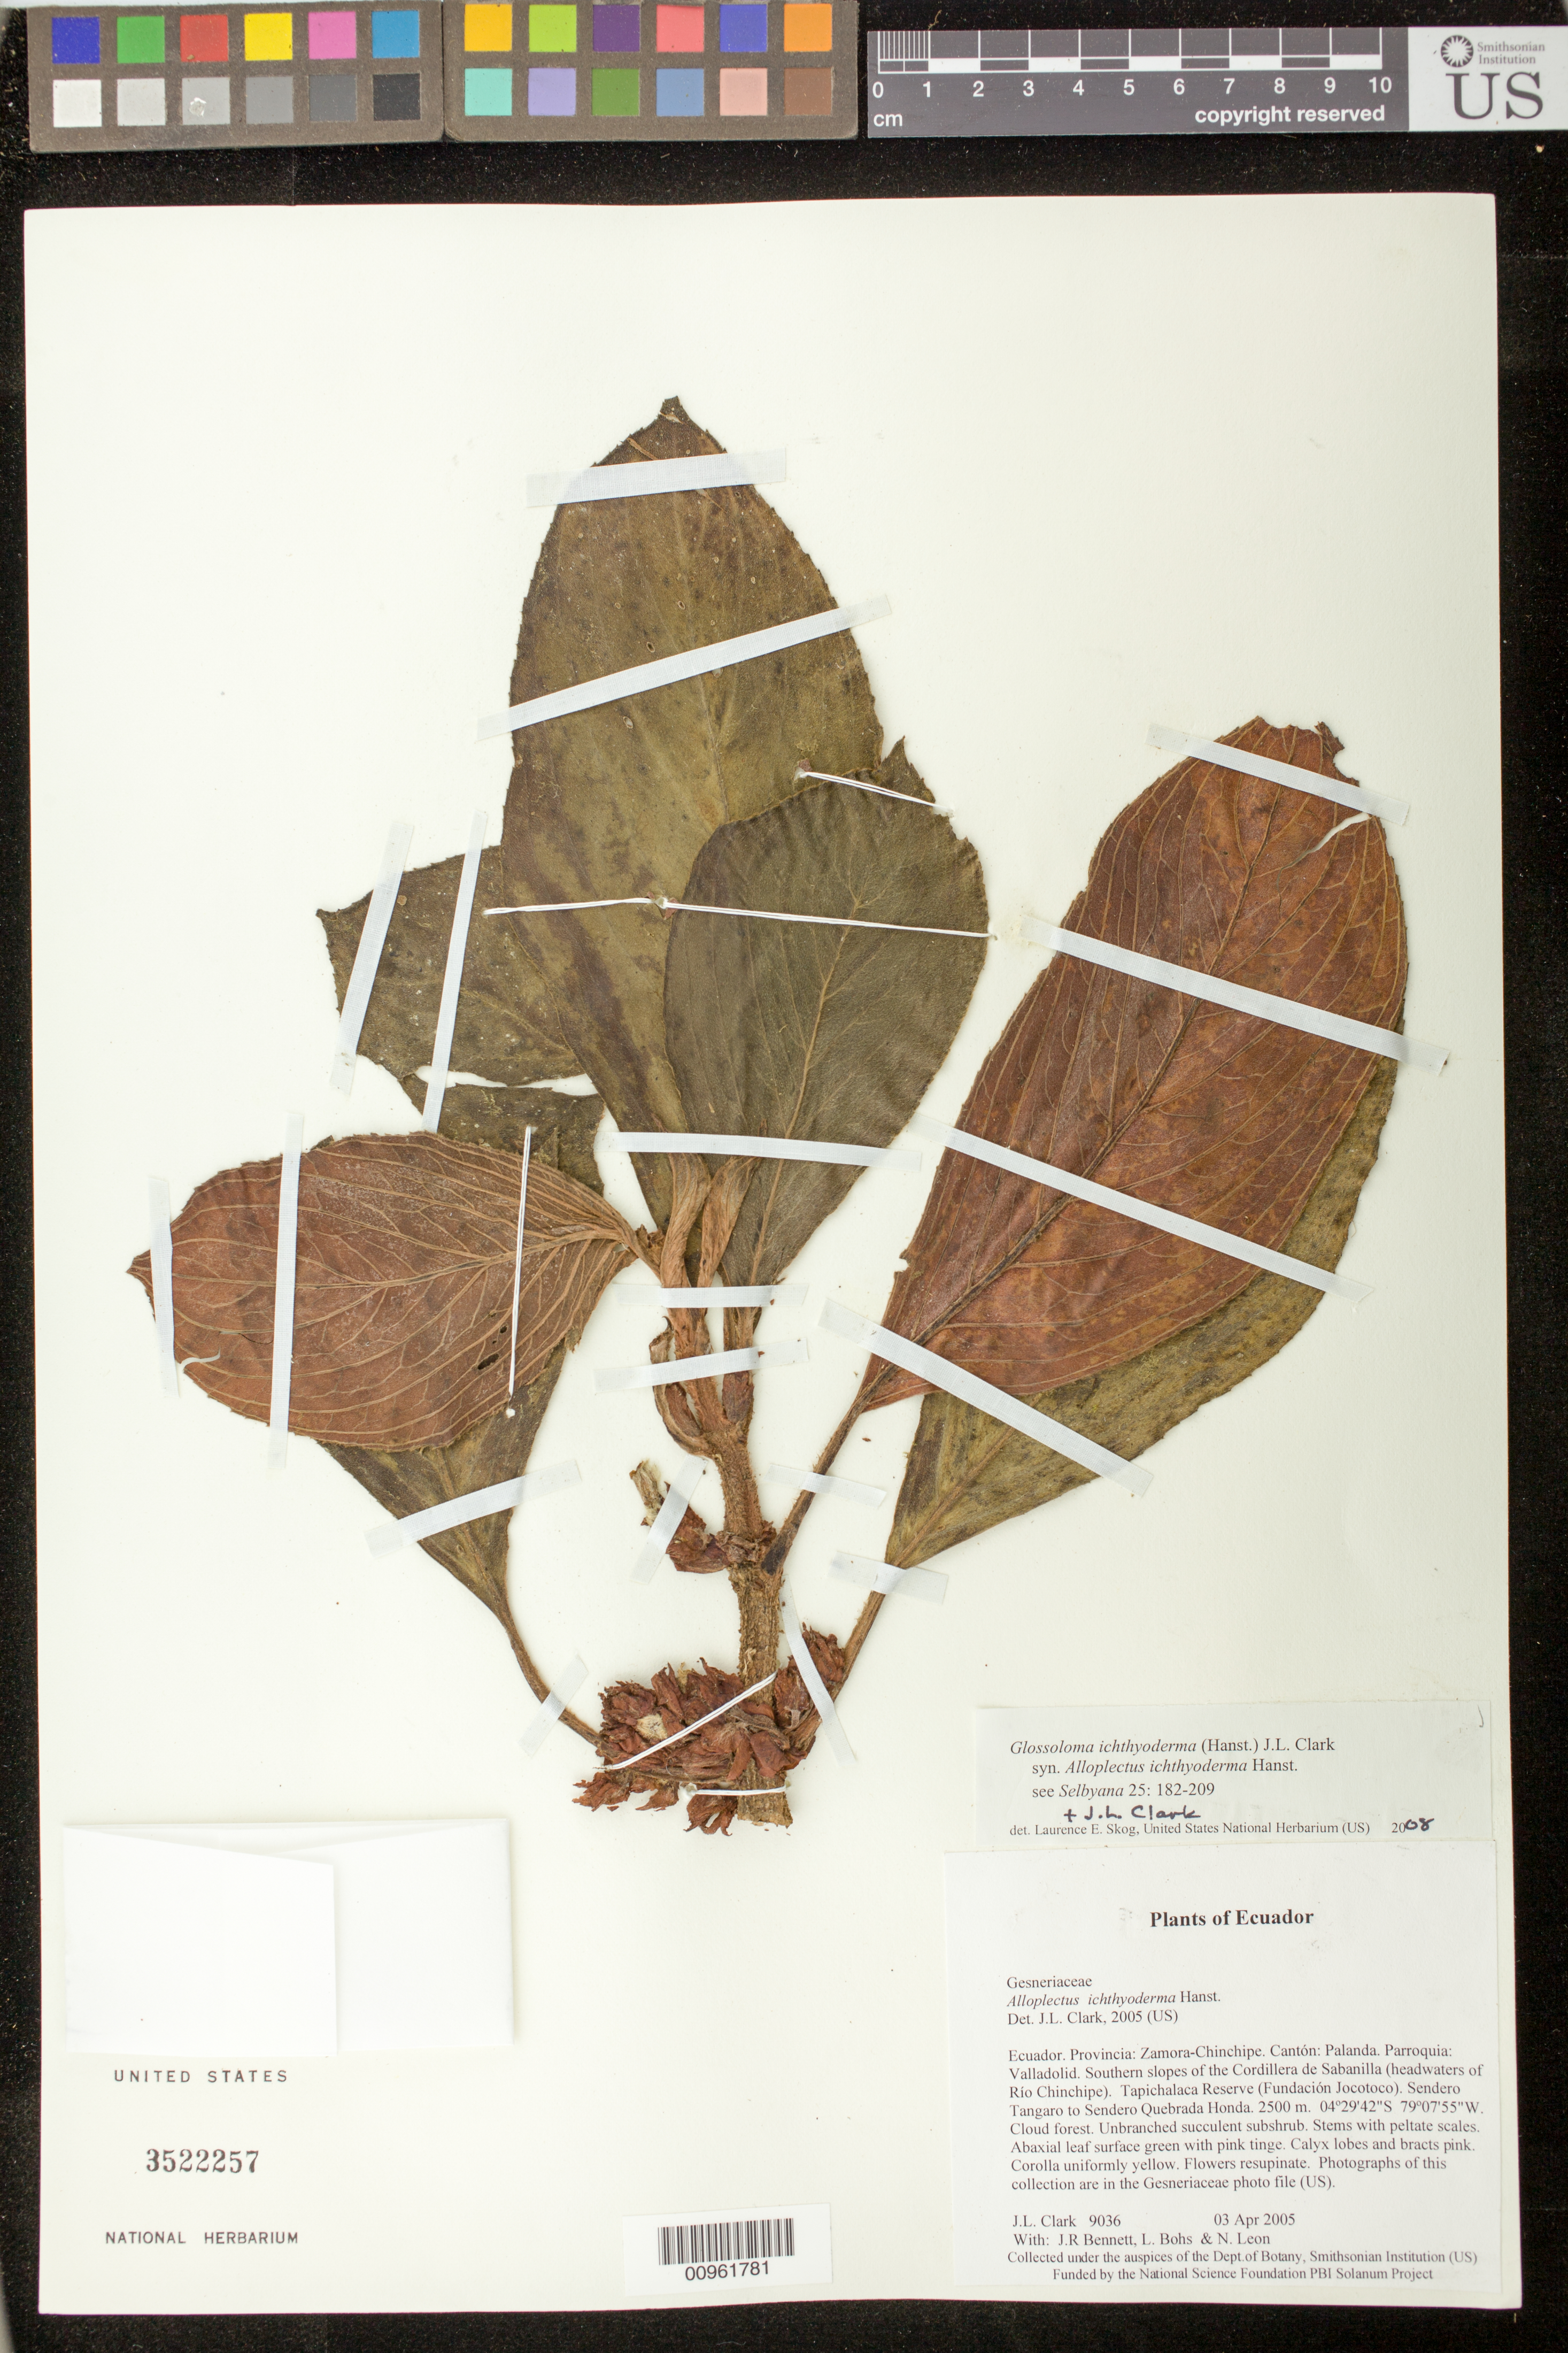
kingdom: Plantae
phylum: Tracheophyta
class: Magnoliopsida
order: Lamiales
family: Gesneriaceae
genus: Glossoloma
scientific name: Glossoloma ichthyoderma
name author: (Hanst.) J.L. Clark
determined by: Clark, J. L.; Skog, Laurence E.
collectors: J. L. Clark, J. R. Bennett, L. A. Bohs & N. Leon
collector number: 9036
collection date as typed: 03 Apr 2005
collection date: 2005-04-03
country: Ecuador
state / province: Zamora-Chinchipe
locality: Palanda. Parroquia: Valladolid. Southern slopes of the Cordillera de Sabanilla (headwaters of Río Chinchipe). Tapichalaca Reserve (Fundación Jocotoco). Sendero Tangaro to Sendero Quebrada Honda.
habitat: Cloud forest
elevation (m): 2500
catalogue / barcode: US 3522257